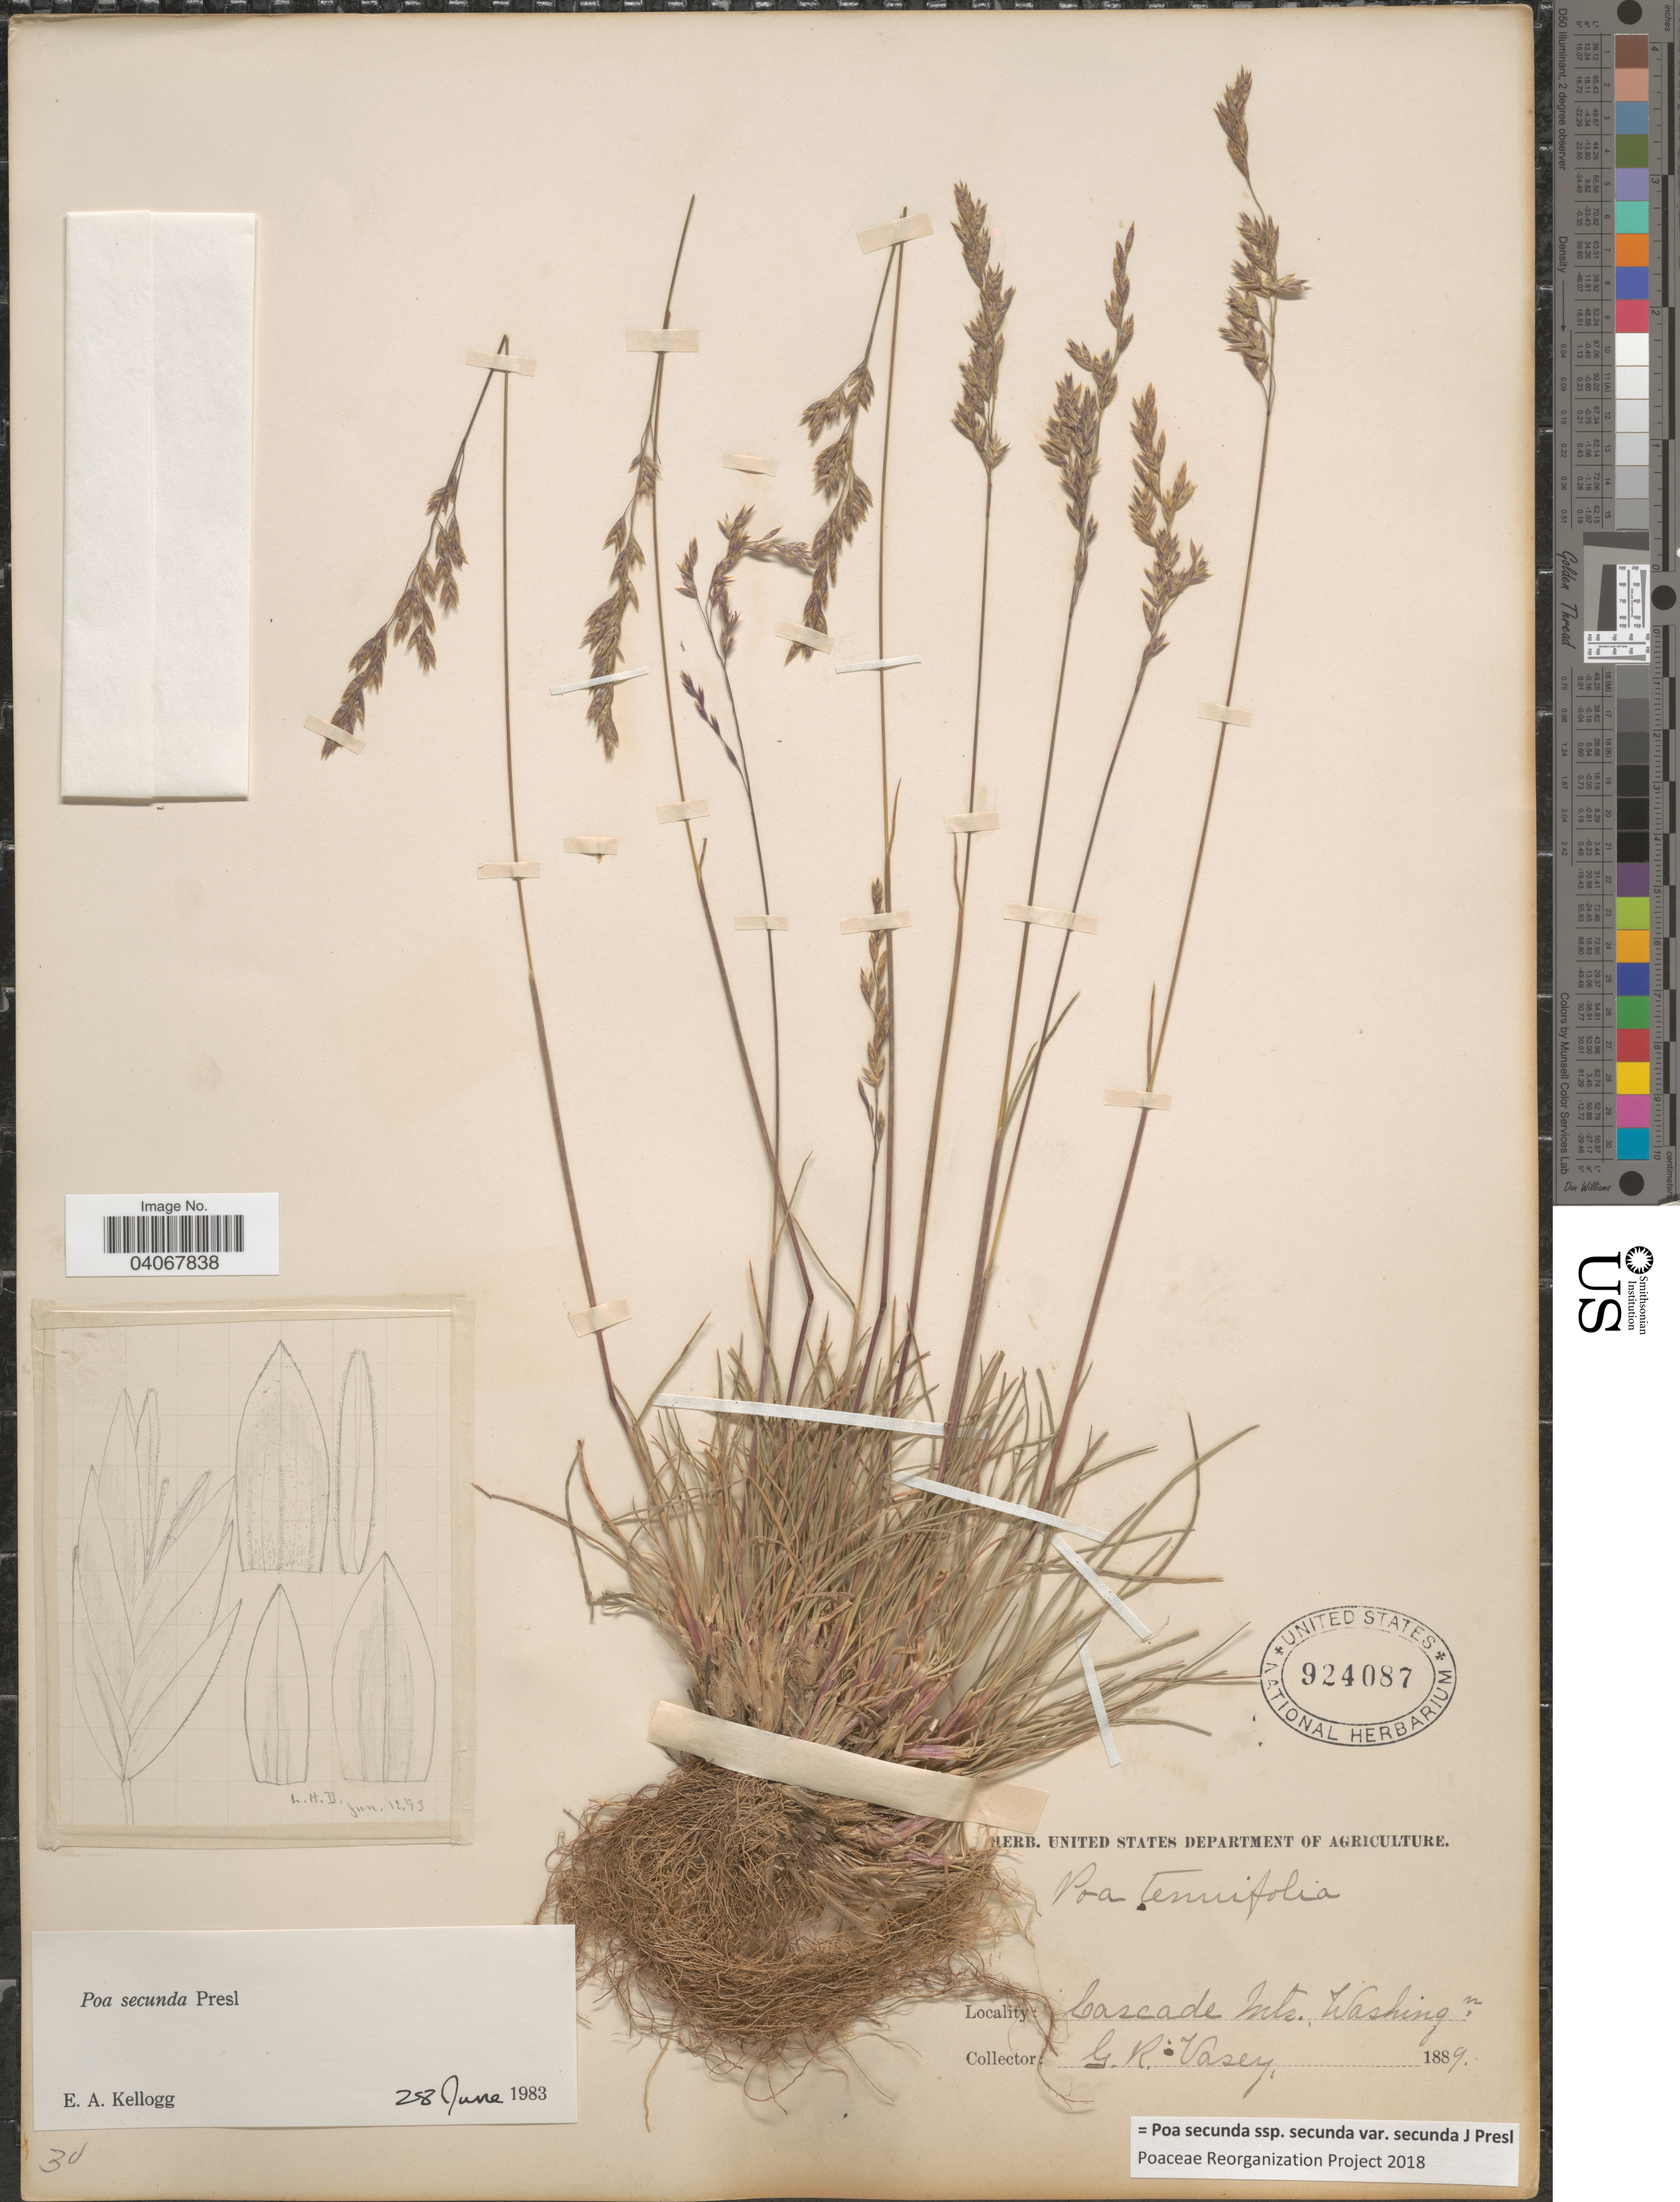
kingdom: Plantae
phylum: Tracheophyta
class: Liliopsida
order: Poales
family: Poaceae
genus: Poa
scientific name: Poa secunda subsp. secunda var. secunda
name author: J. Presl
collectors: G. R. Vasey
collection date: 1889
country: United States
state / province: Washington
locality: Cascade Mts.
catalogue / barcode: US 924087